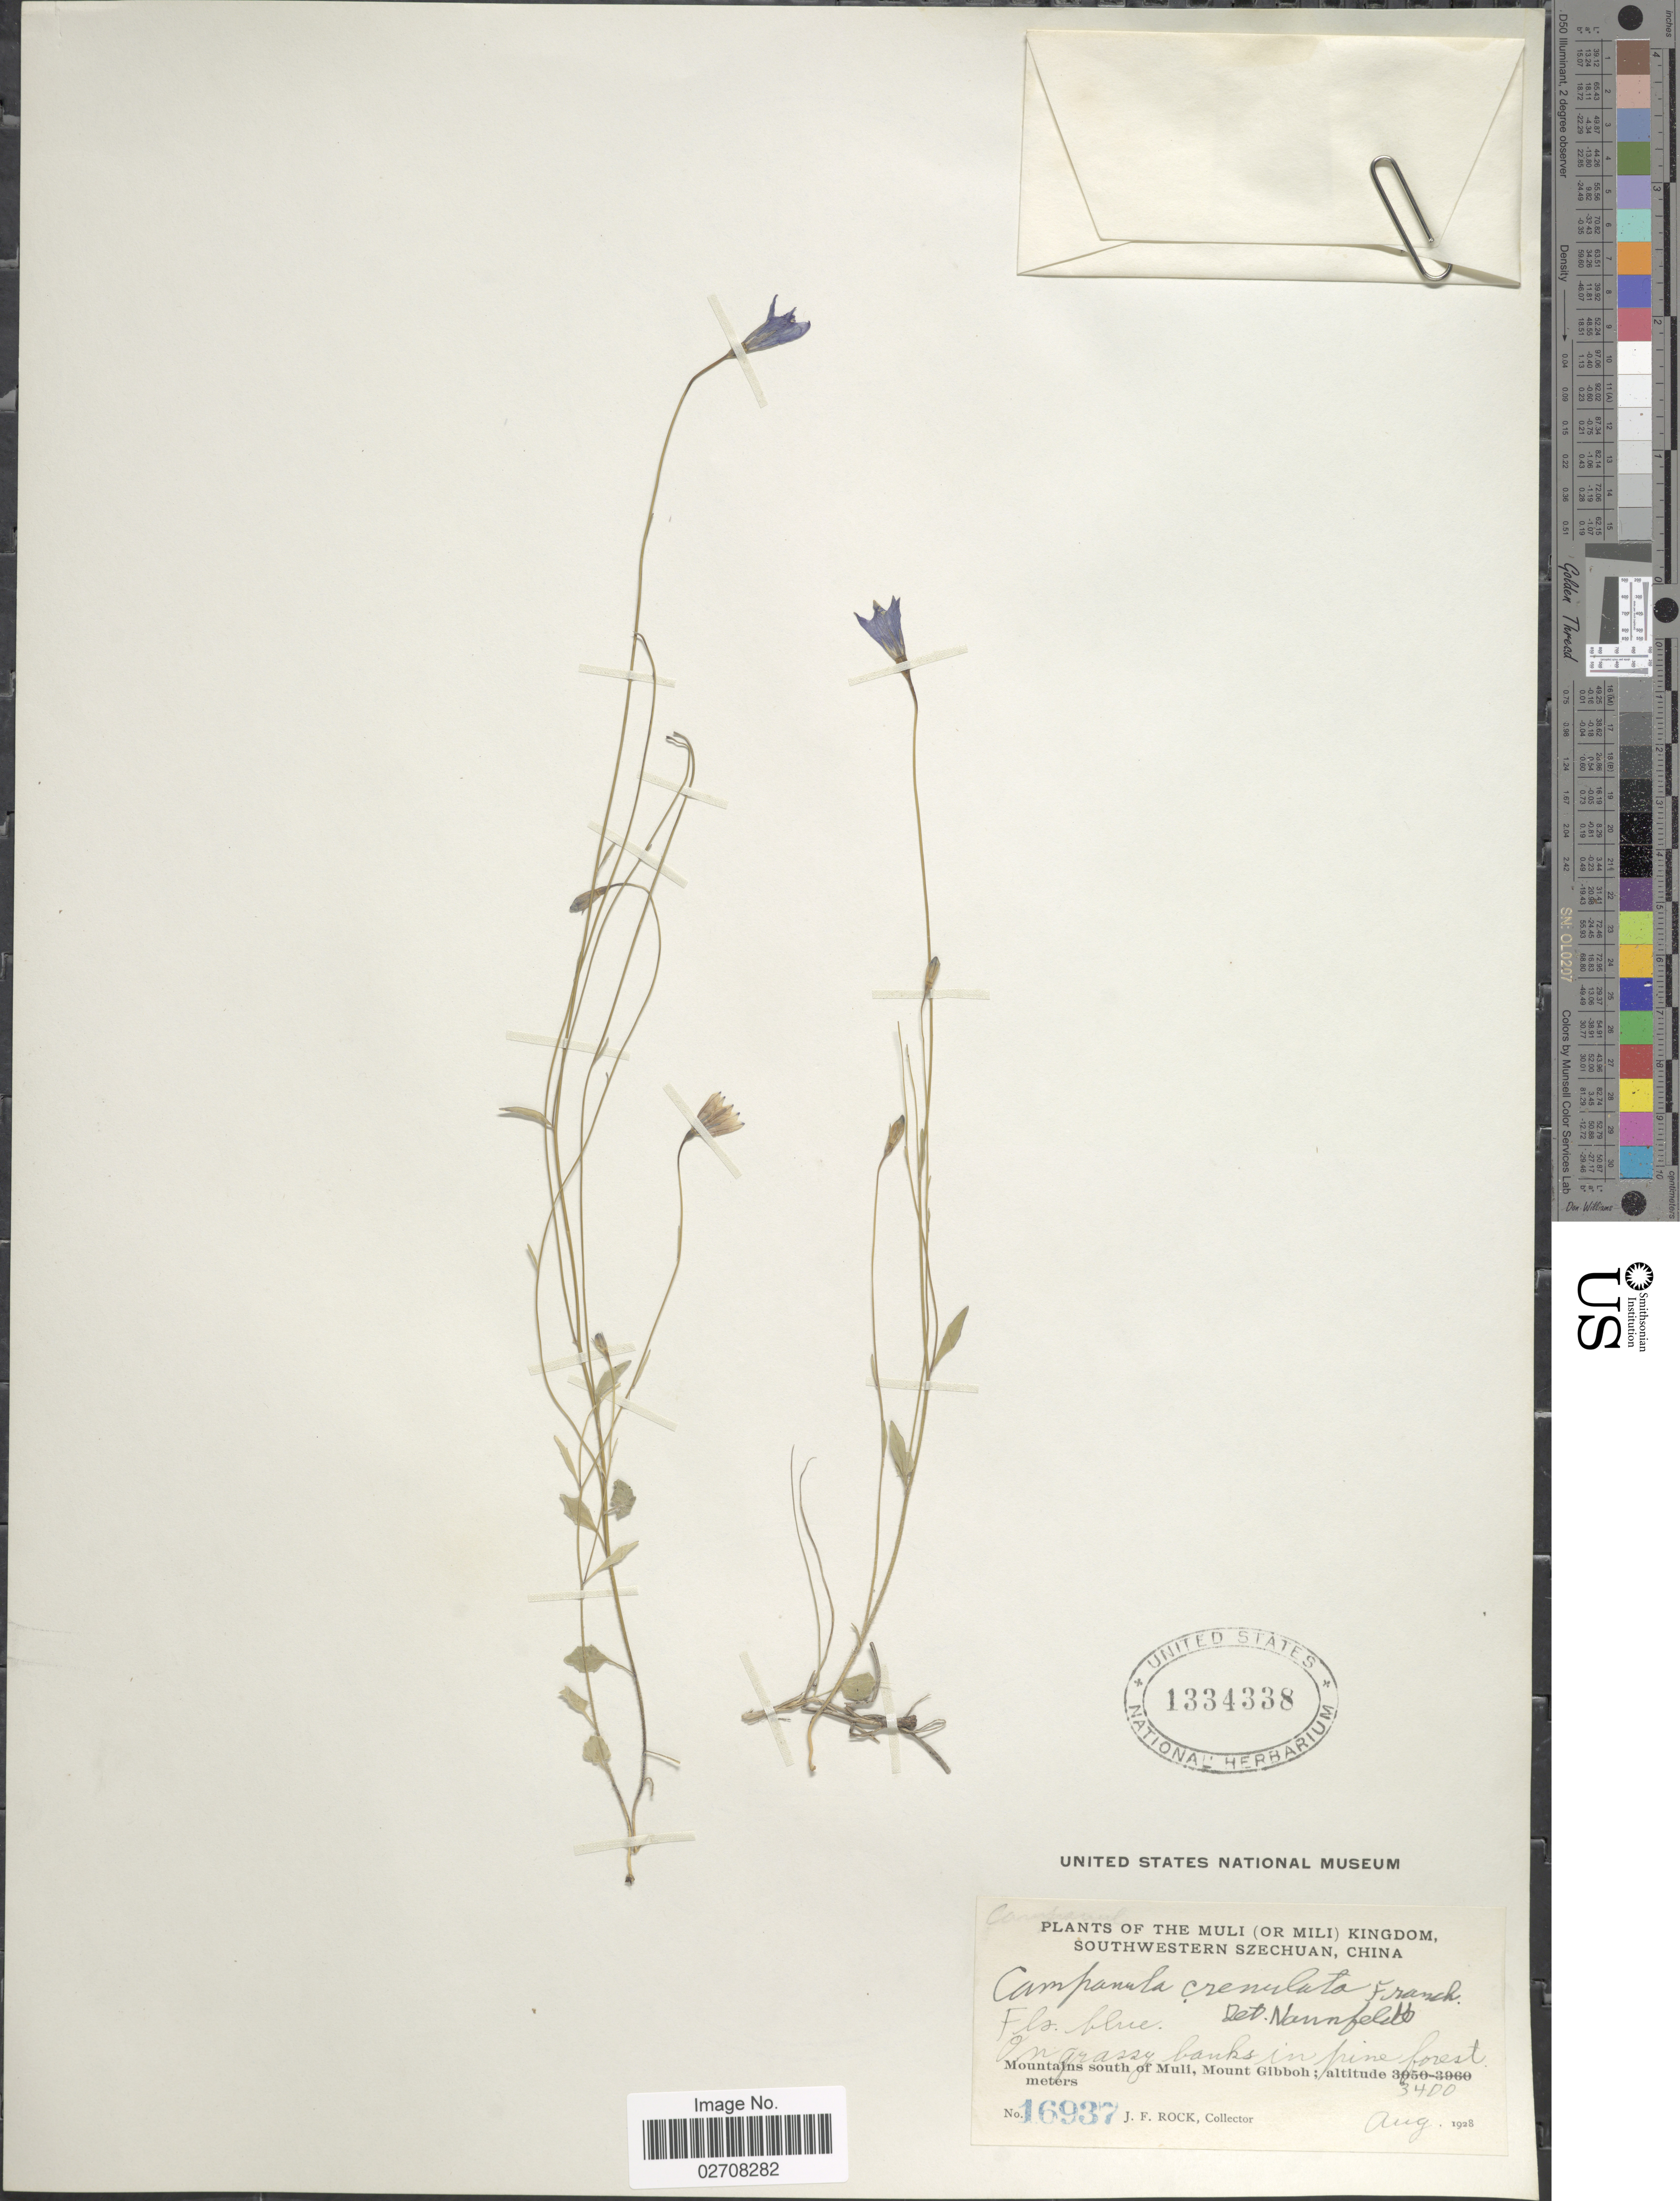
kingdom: Plantae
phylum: Tracheophyta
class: Magnoliopsida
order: Asterales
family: Campanulaceae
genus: Campanula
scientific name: Campanula crenulata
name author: Franch.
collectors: J. F. Rock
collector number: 16937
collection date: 1928-08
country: China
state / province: Sichuan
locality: Muli (or Mili) Kingdom, Southwestern Szechuan. Mountains south of Muli, Mount Gibboh.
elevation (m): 3400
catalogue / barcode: US 1334338